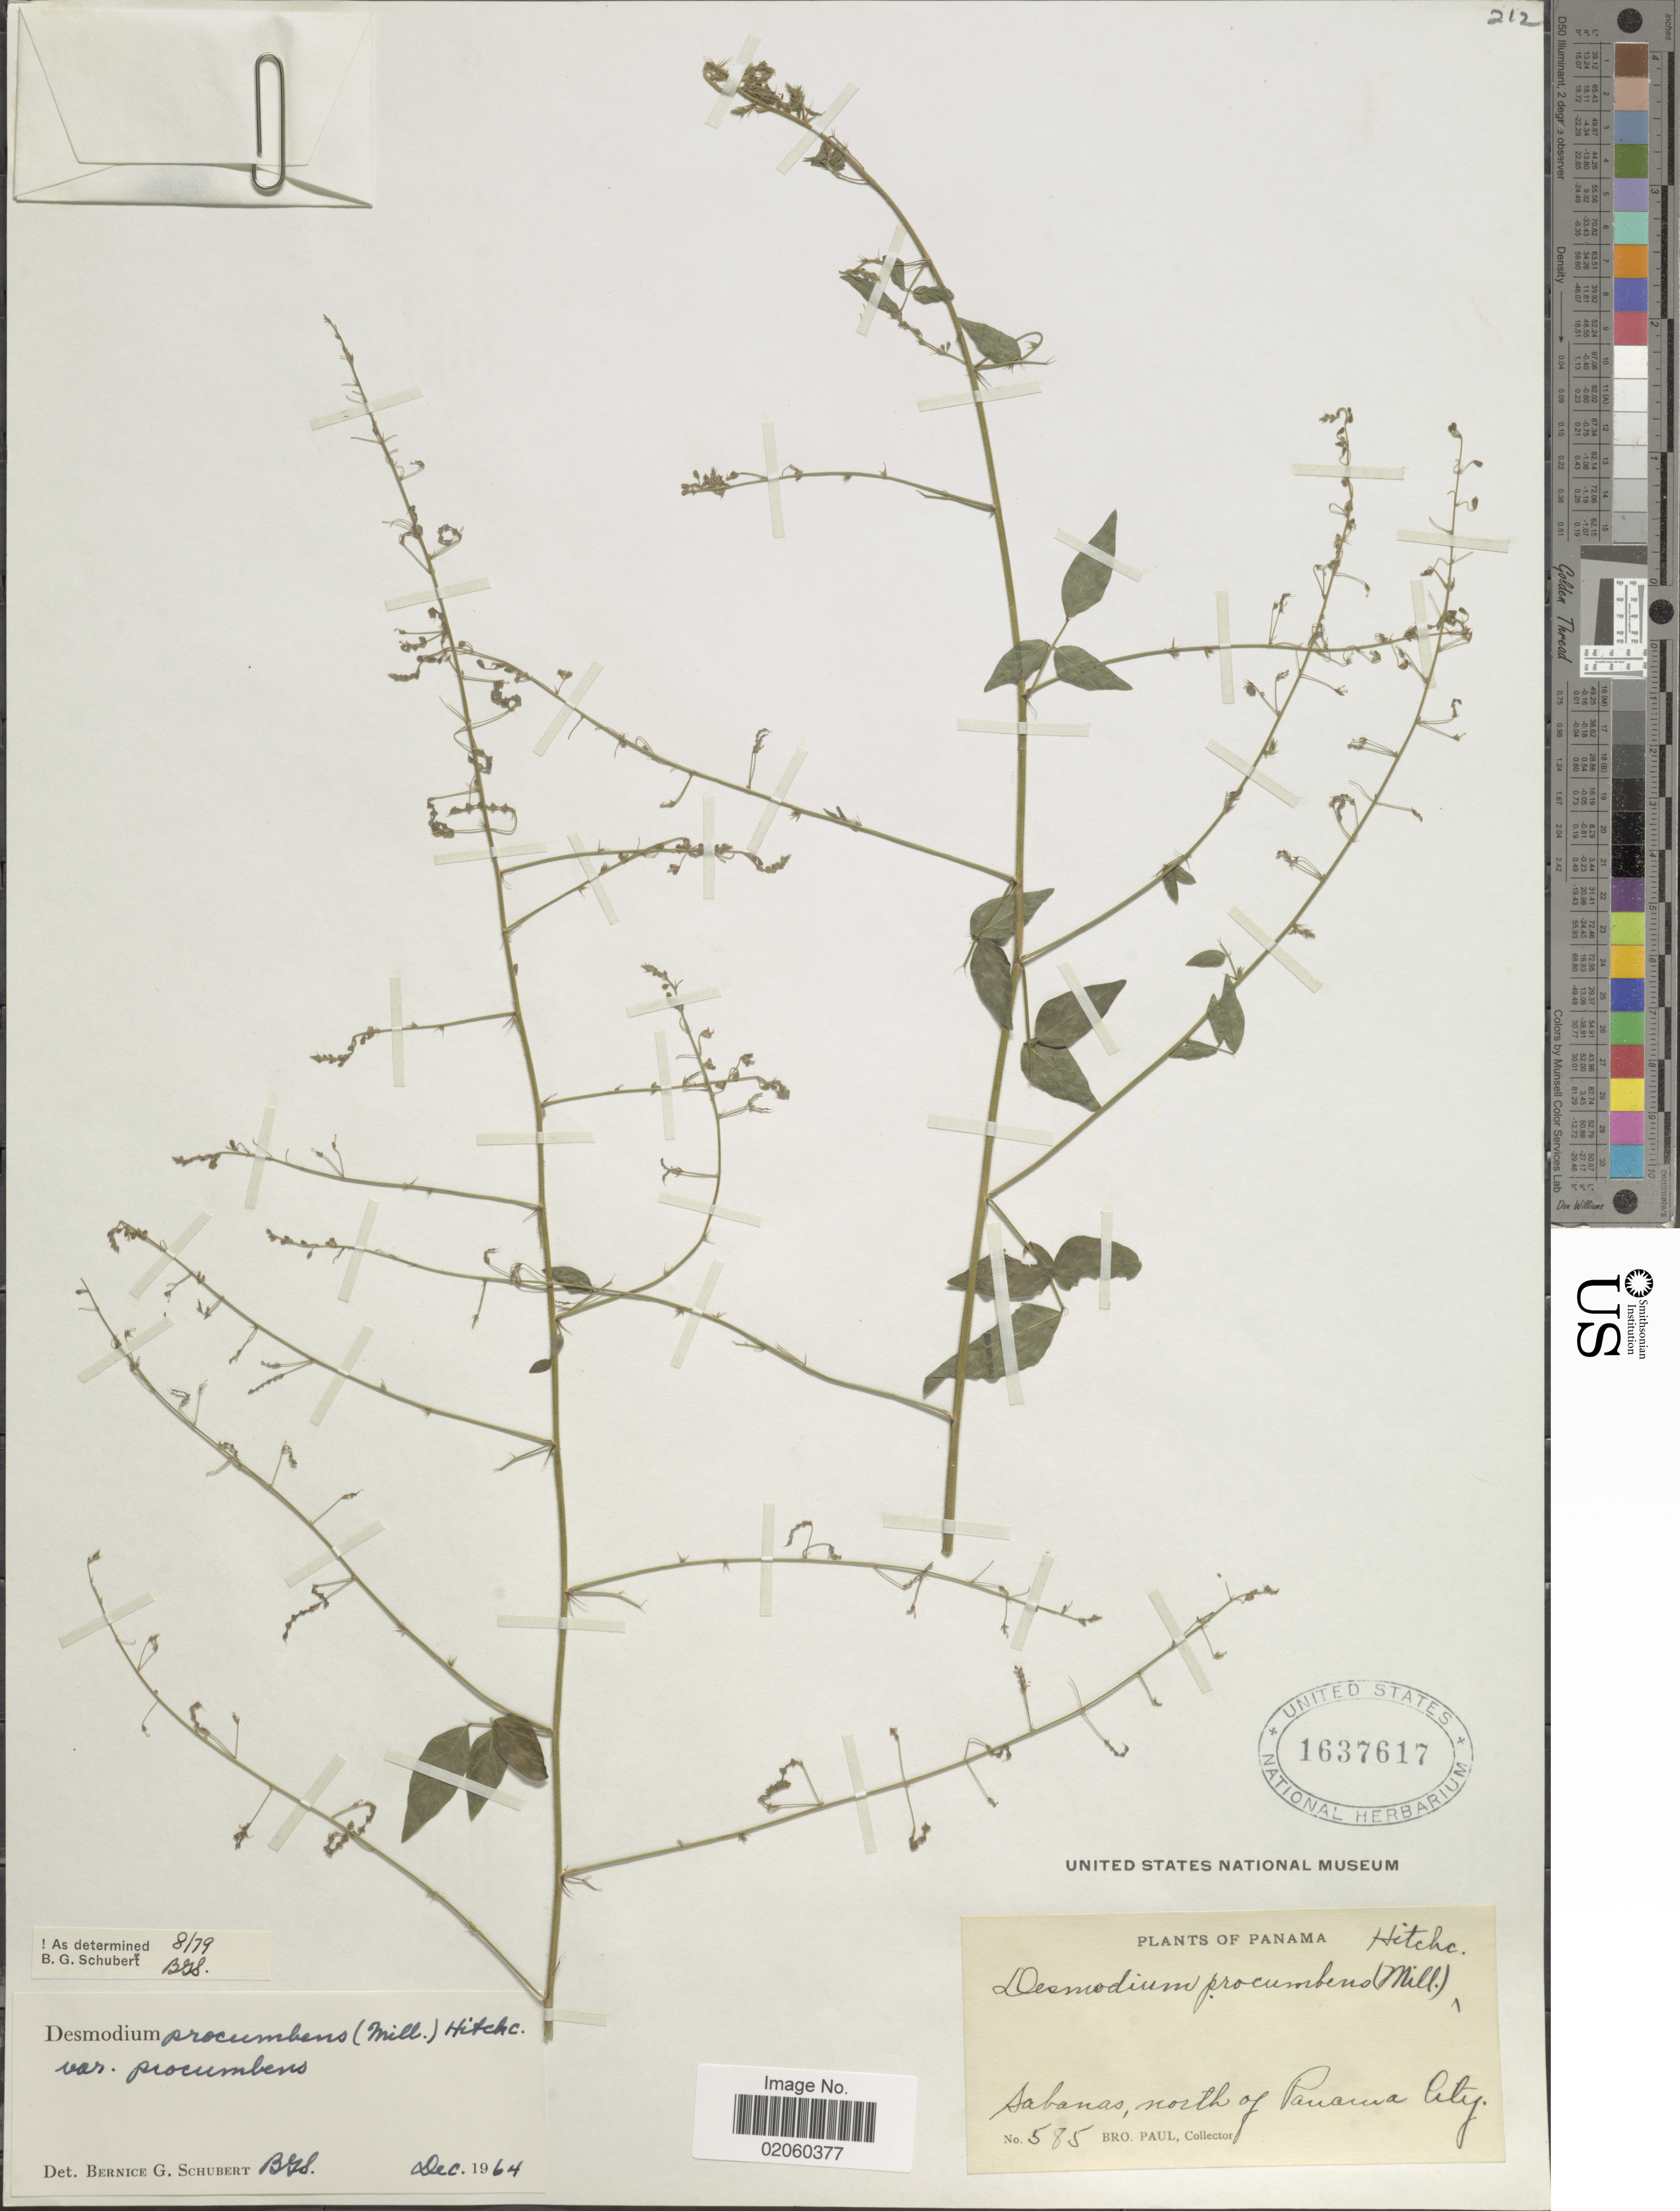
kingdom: Plantae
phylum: Tracheophyta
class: Magnoliopsida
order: Fabales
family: Fabaceae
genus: Desmodium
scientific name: Desmodium procumbens var. procumbens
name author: (Mill.) Hitchc.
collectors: B. Paul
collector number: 585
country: Panama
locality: Sabanas, north of Panama City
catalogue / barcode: US 1637617